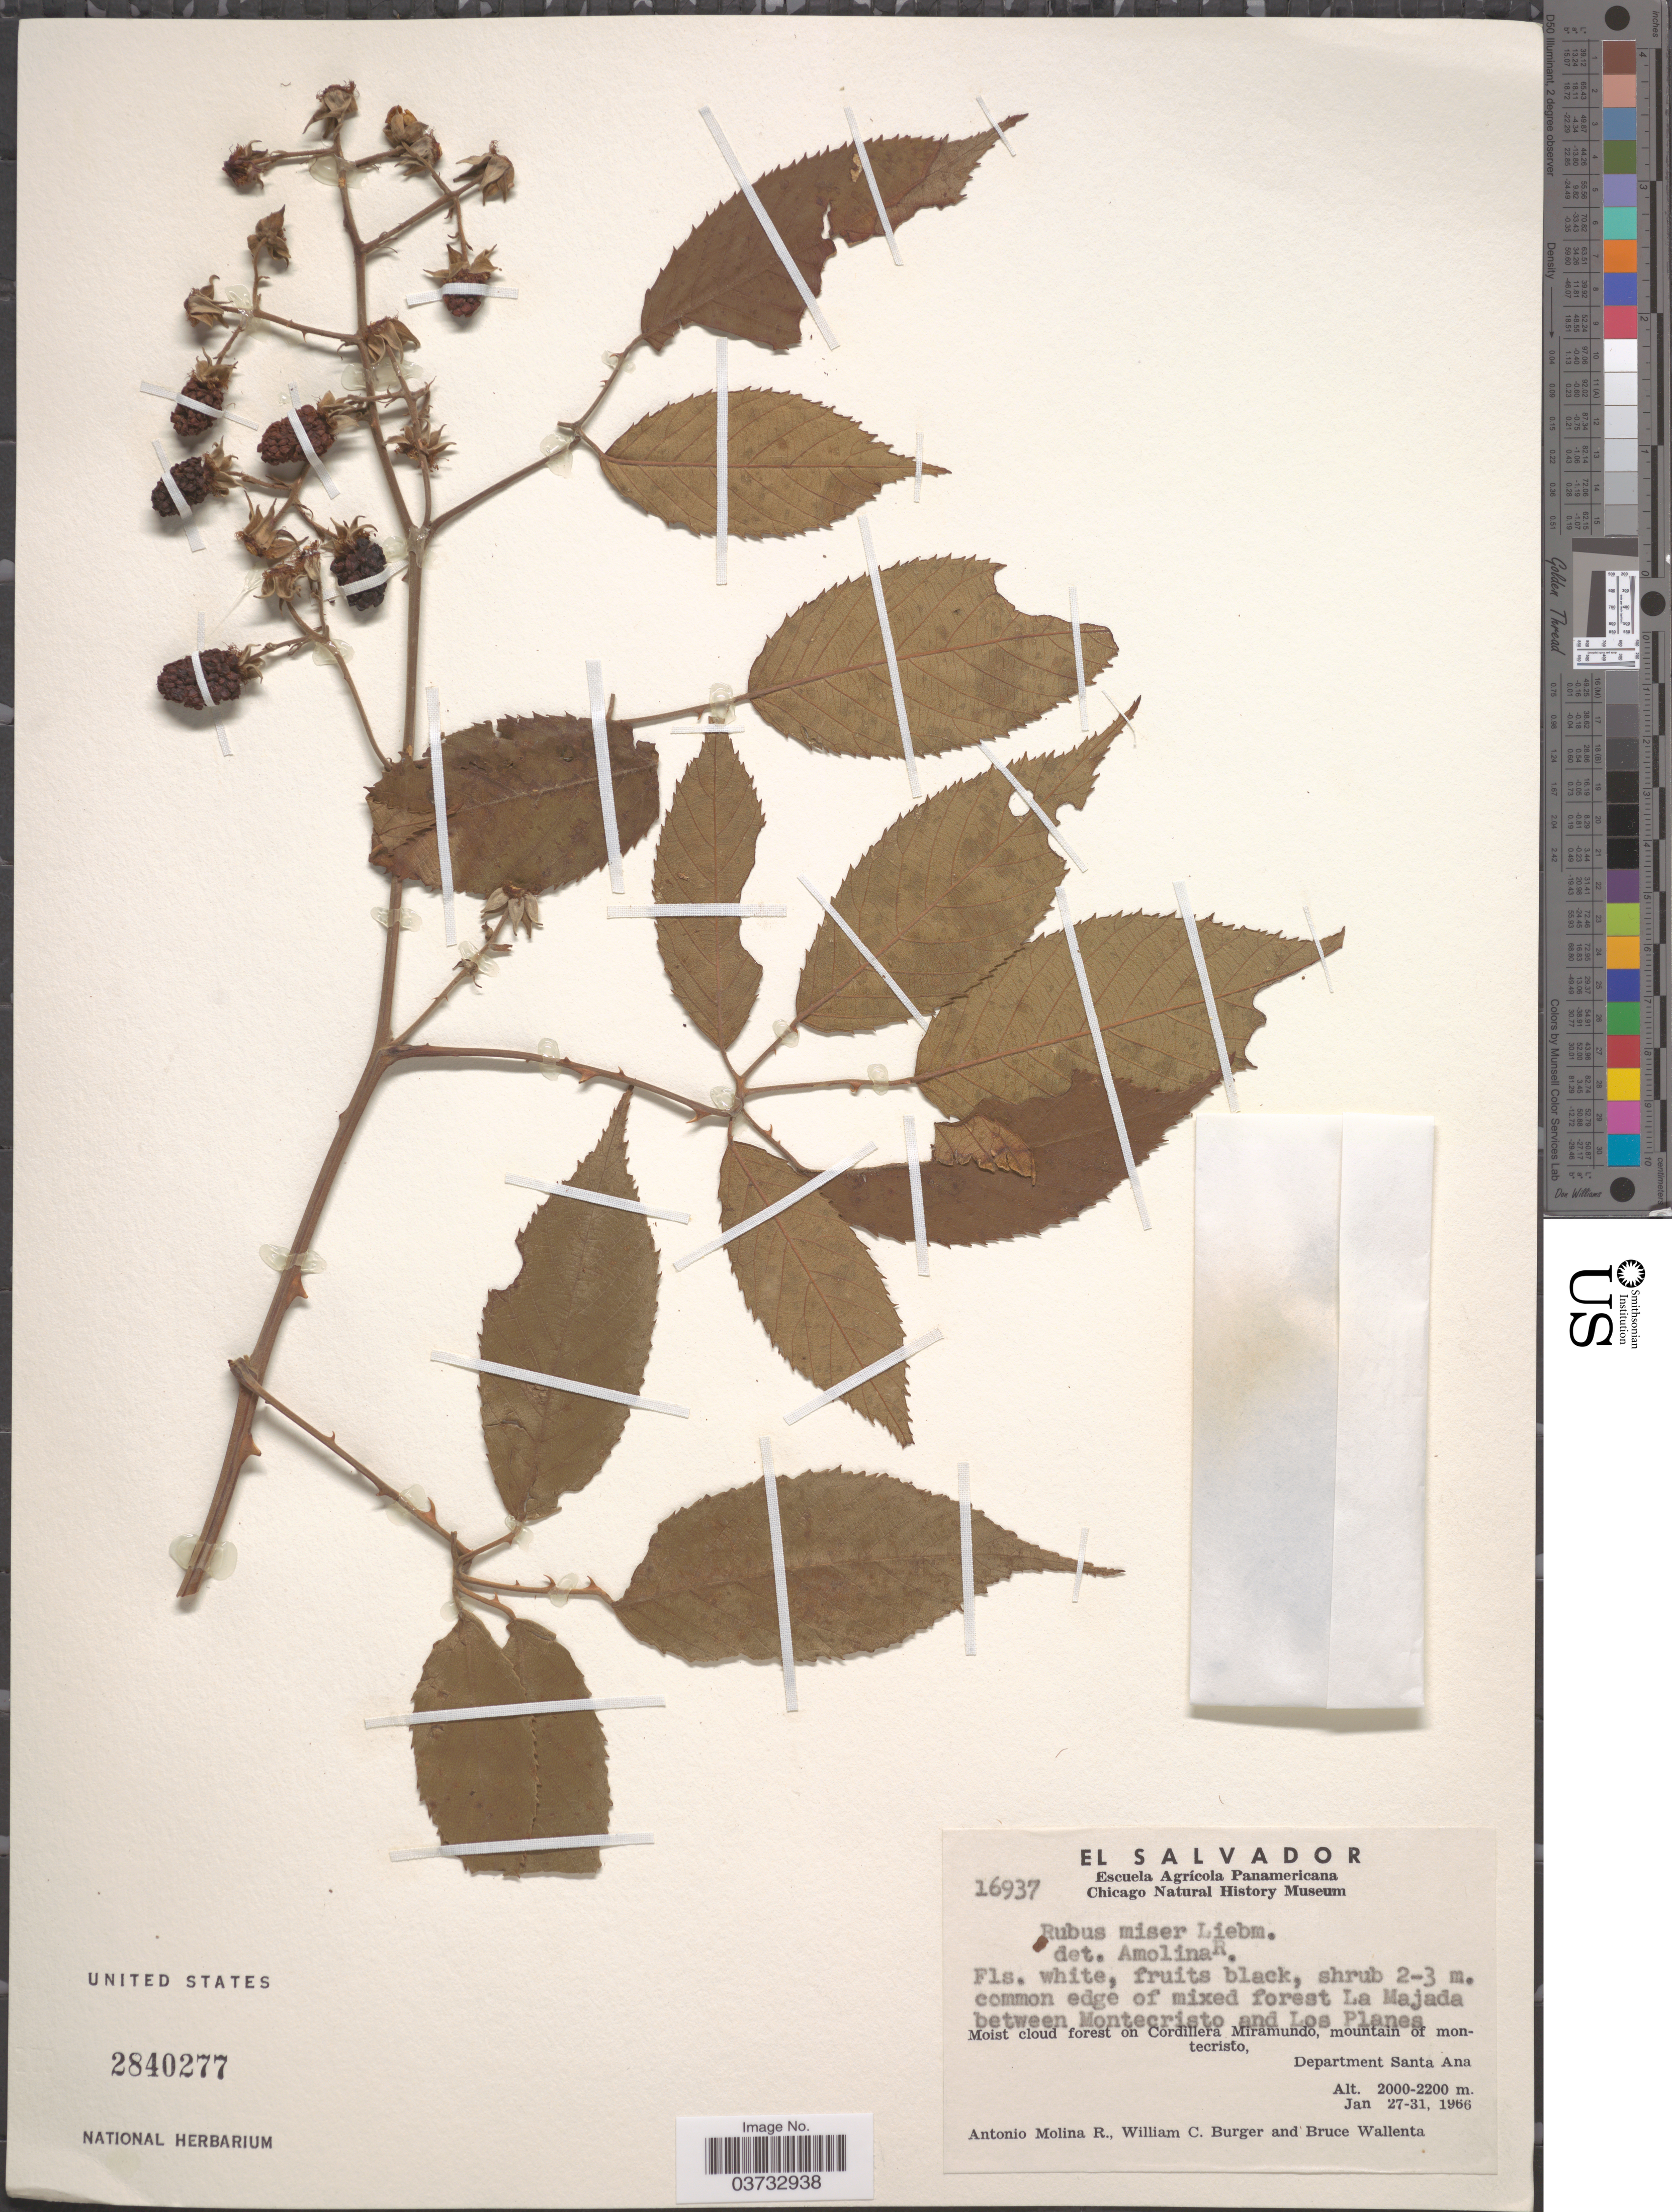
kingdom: Plantae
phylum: Tracheophyta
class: Magnoliopsida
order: Rosales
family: Rosaceae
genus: Rubus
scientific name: Rubus miser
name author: Liebm.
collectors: A. Molina R., W. Burger & B. Wallenta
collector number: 16937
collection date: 1966-01-27/1966-01-31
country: El Salvador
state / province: Santa Ana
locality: Common edge of mixed forest La Majada between Montecristo and Los Planes. Moist cloud forest on Cordillera Miramundo, mountain of montecristo, Department Santa Ana.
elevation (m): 2000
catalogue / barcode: US 2840277